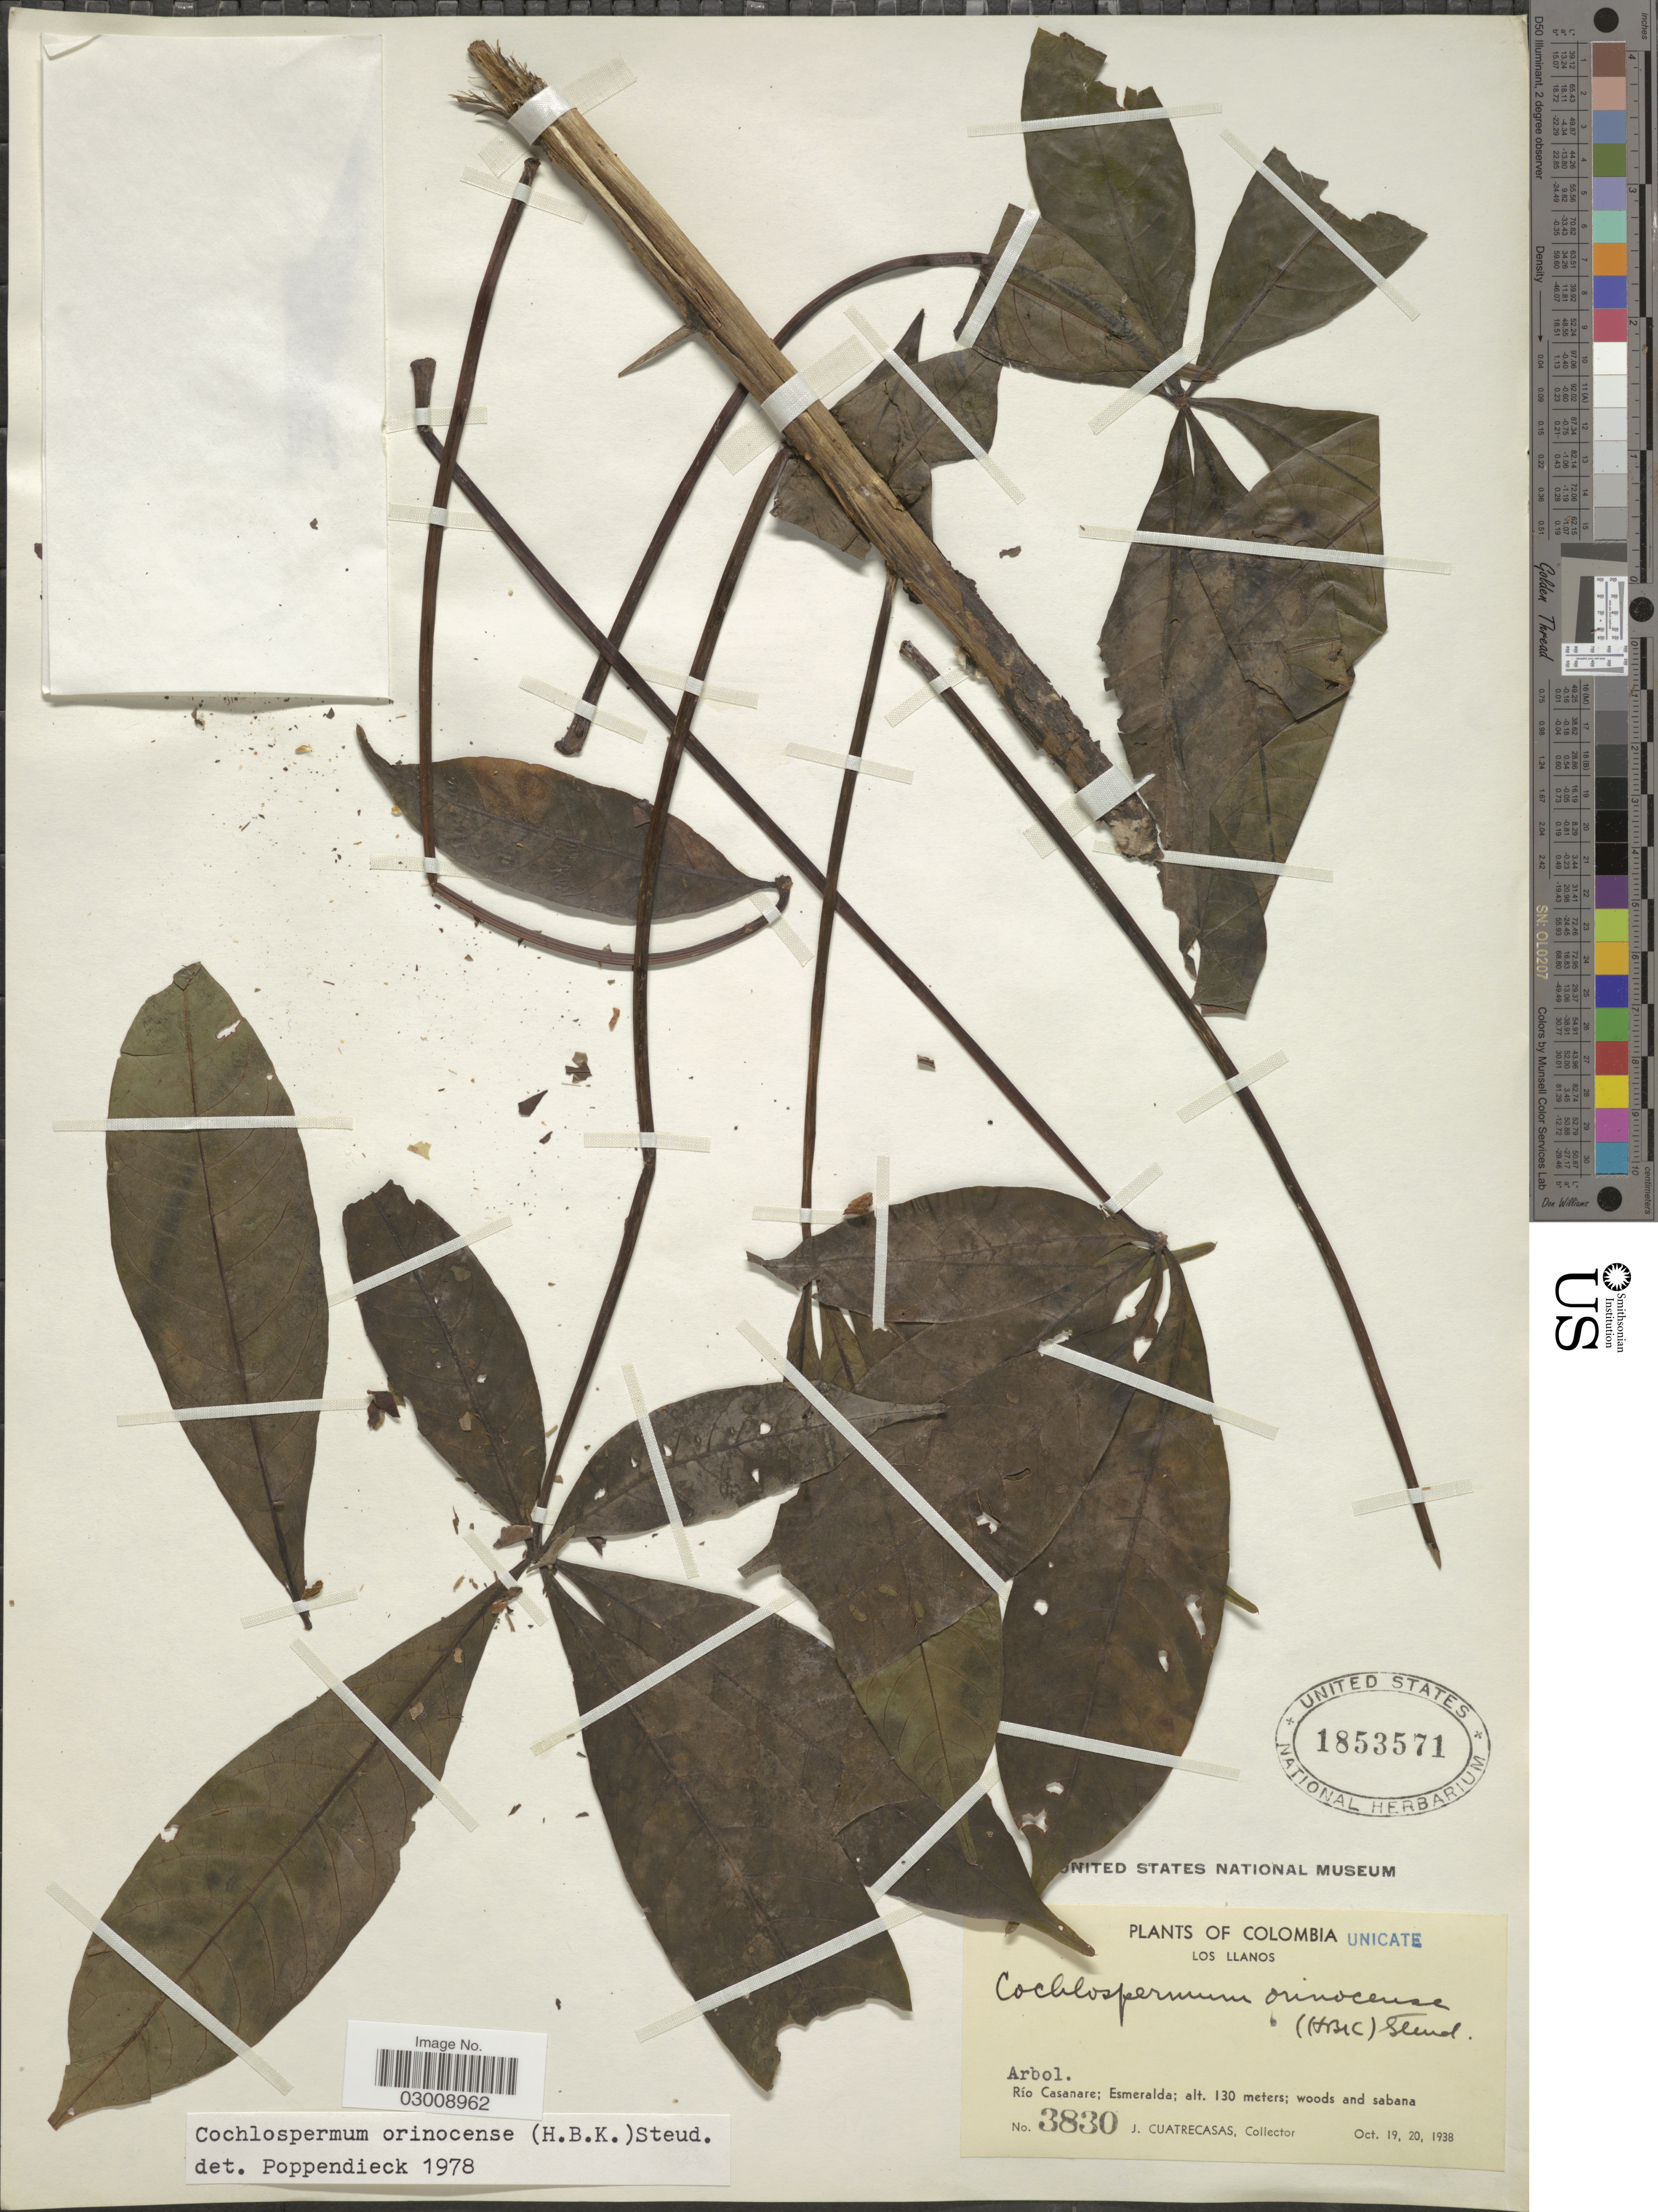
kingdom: Plantae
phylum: Tracheophyta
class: Magnoliopsida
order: Malvales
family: Cochlospermaceae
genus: Cochlospermum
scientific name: Cochlospermum orinocense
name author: (Kunth) Steud.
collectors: J. Cuatrecasas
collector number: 3830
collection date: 1938-10-19/1938-10-20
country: Colombia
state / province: Casanare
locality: Los Llanos. Río Casanare; Esmeralda.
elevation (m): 130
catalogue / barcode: US 1853571